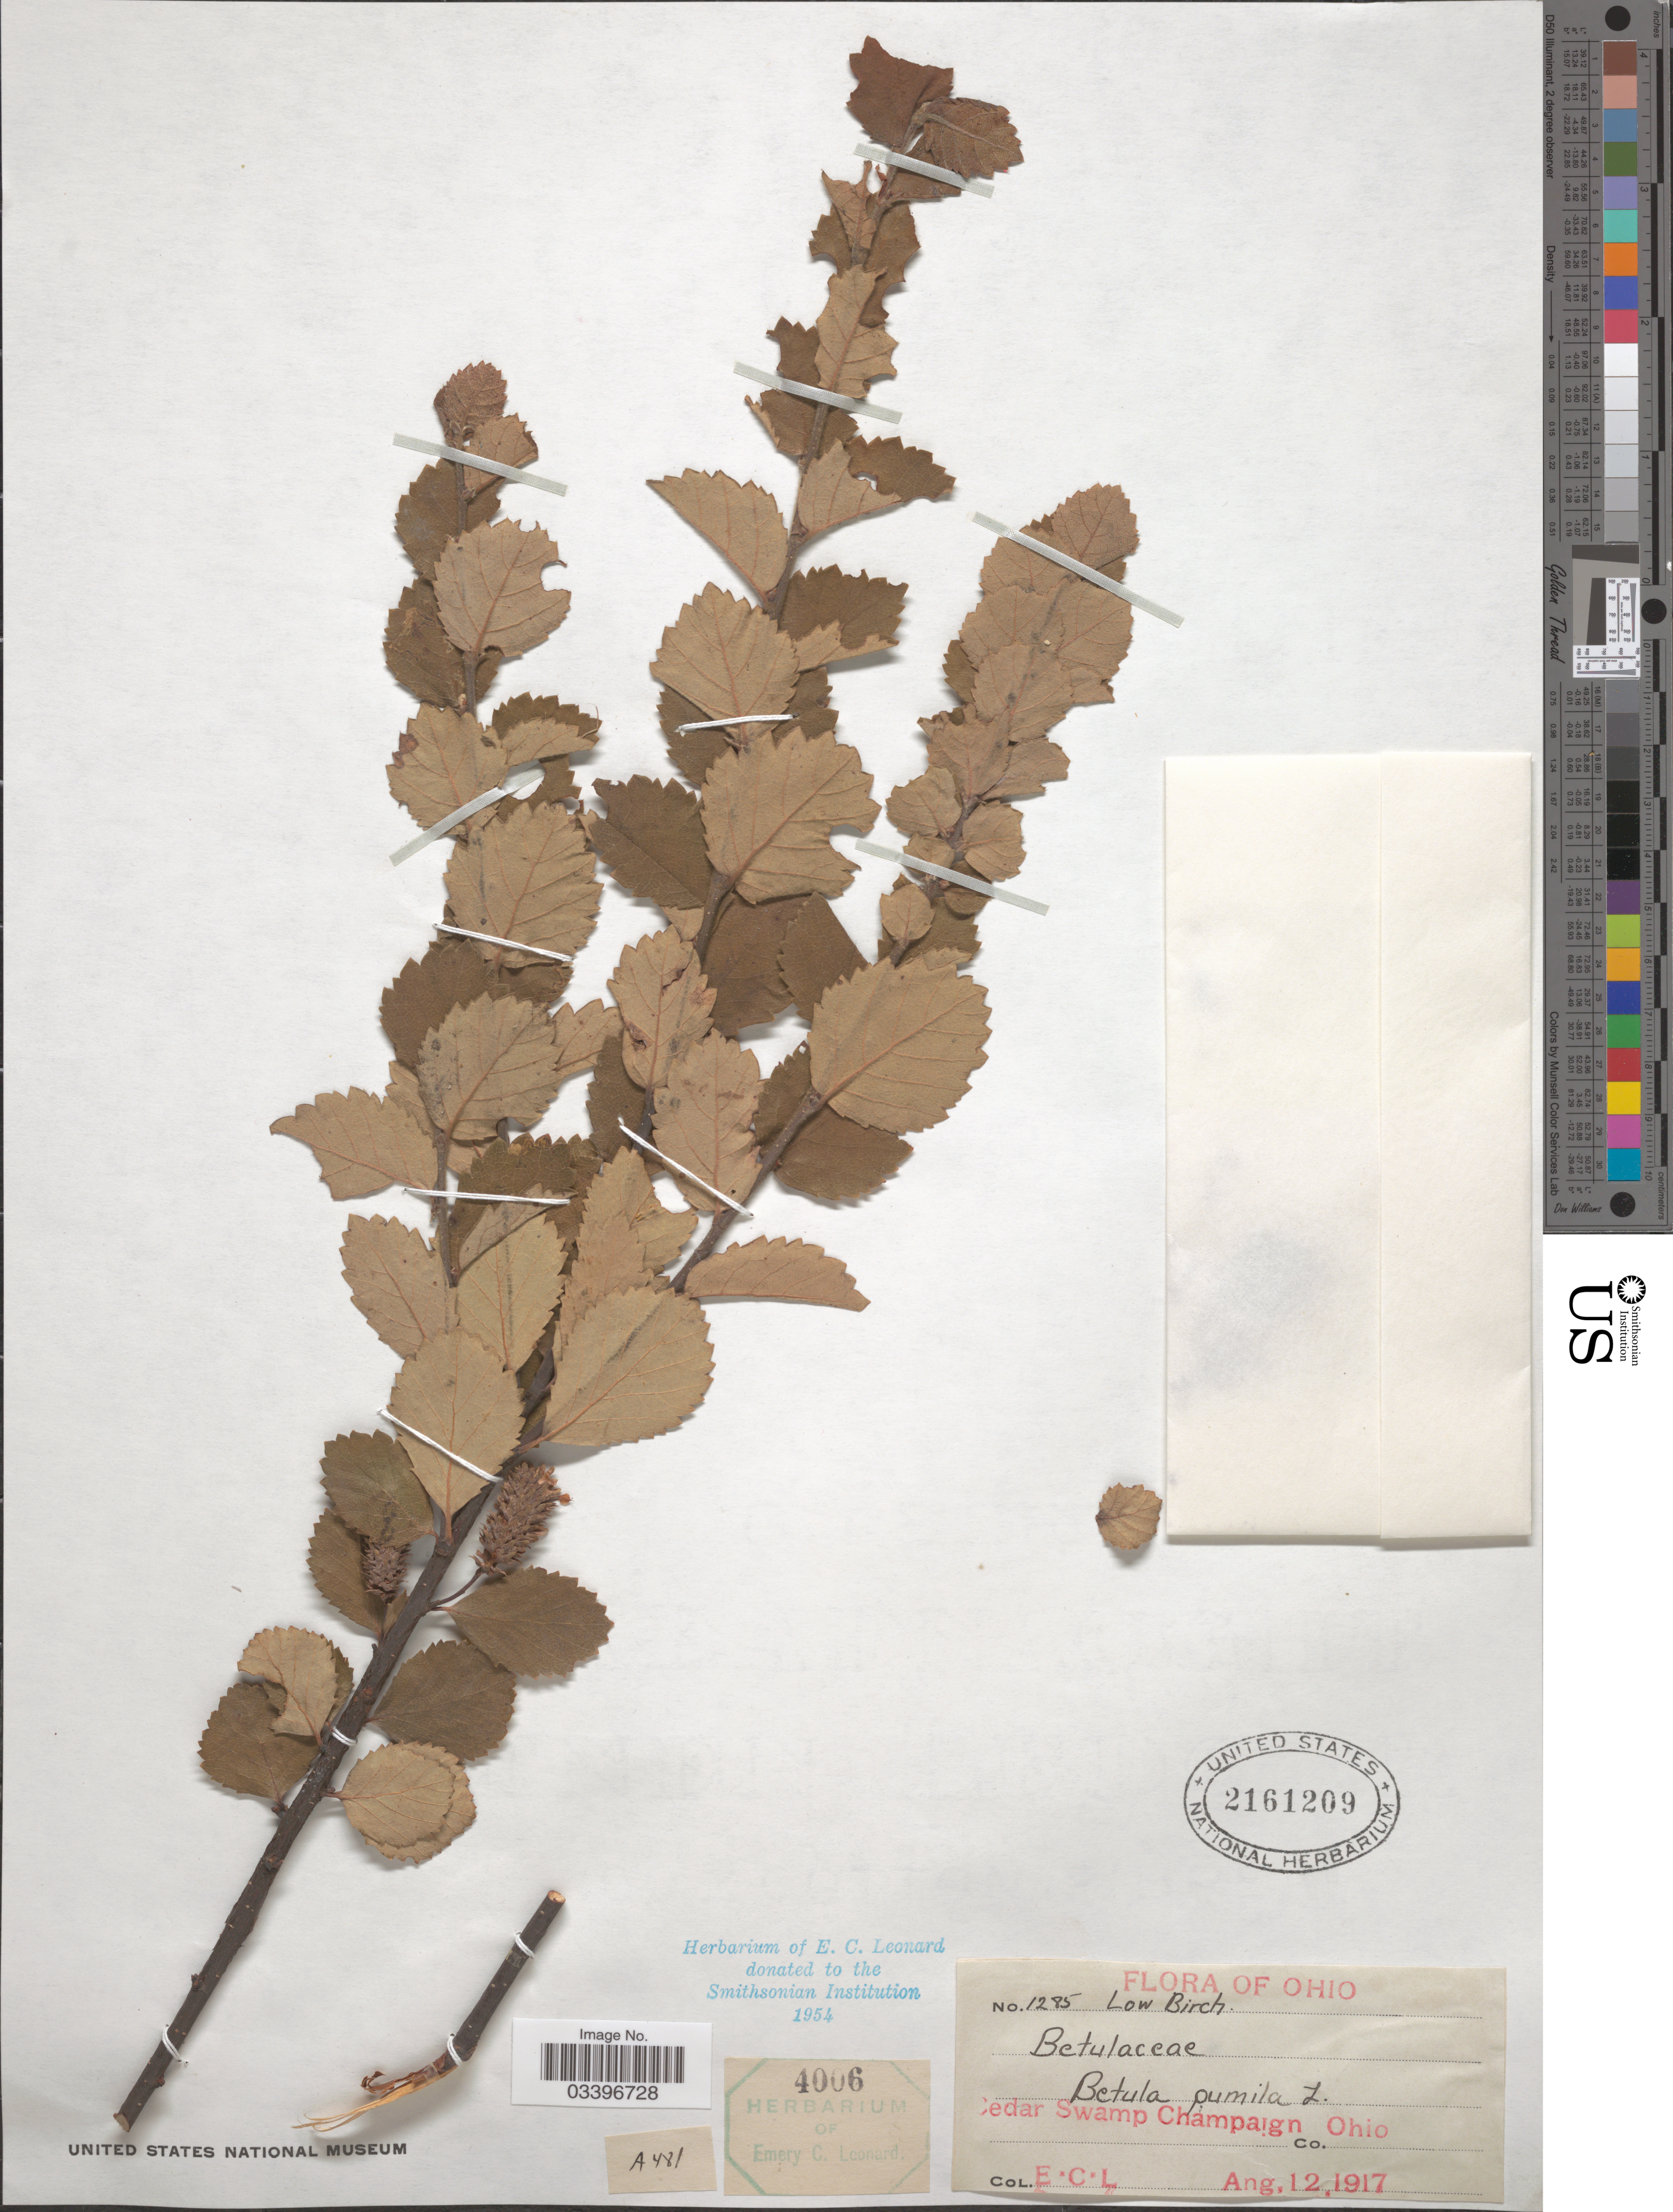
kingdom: Plantae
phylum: Tracheophyta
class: Magnoliopsida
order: Fagales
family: Betulaceae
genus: Betula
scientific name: Betula pumila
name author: L.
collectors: E. C. Leonard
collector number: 1285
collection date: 1917-08-12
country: United States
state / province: Ohio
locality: Cedar Swamp Champaign.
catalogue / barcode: US 2161209